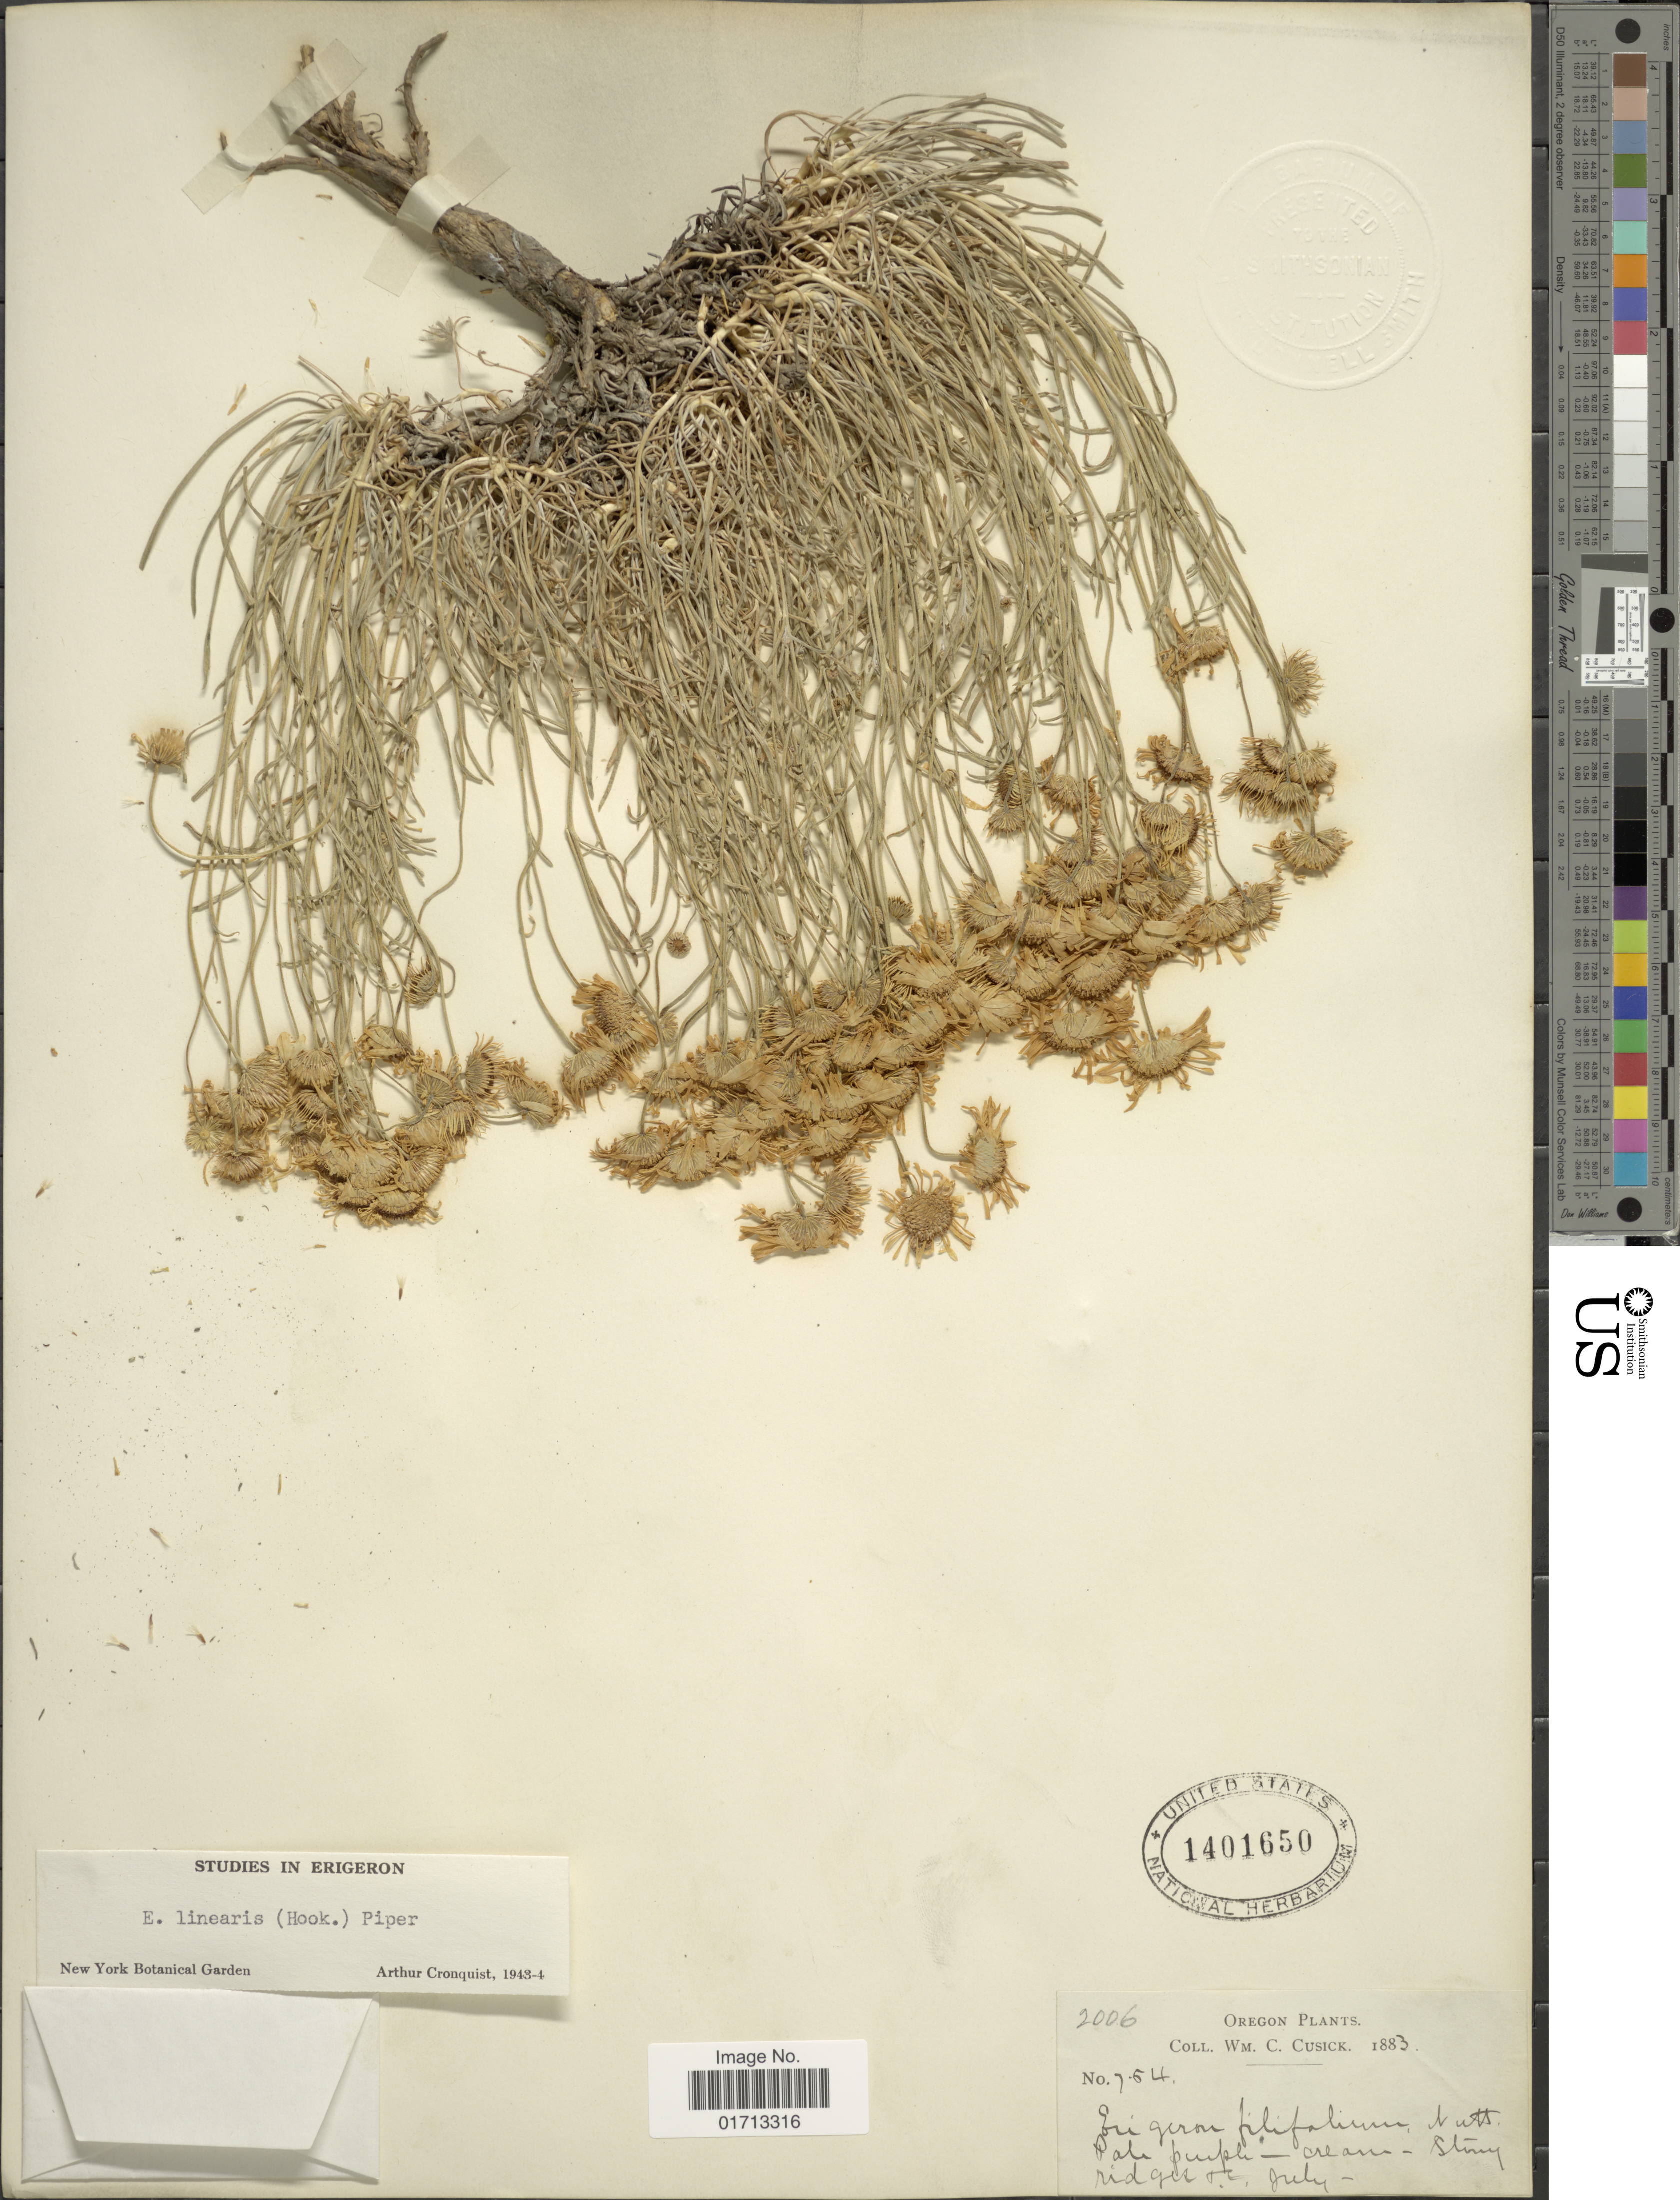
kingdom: Plantae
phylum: Tracheophyta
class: Magnoliopsida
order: Asterales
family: Asteraceae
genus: Erigeron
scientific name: Erigeron linearis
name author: (Hook.) Piper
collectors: W. C. Cusick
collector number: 754*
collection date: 1883-07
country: United States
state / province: Oregon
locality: Stony ridge & c.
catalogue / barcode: US 1401650